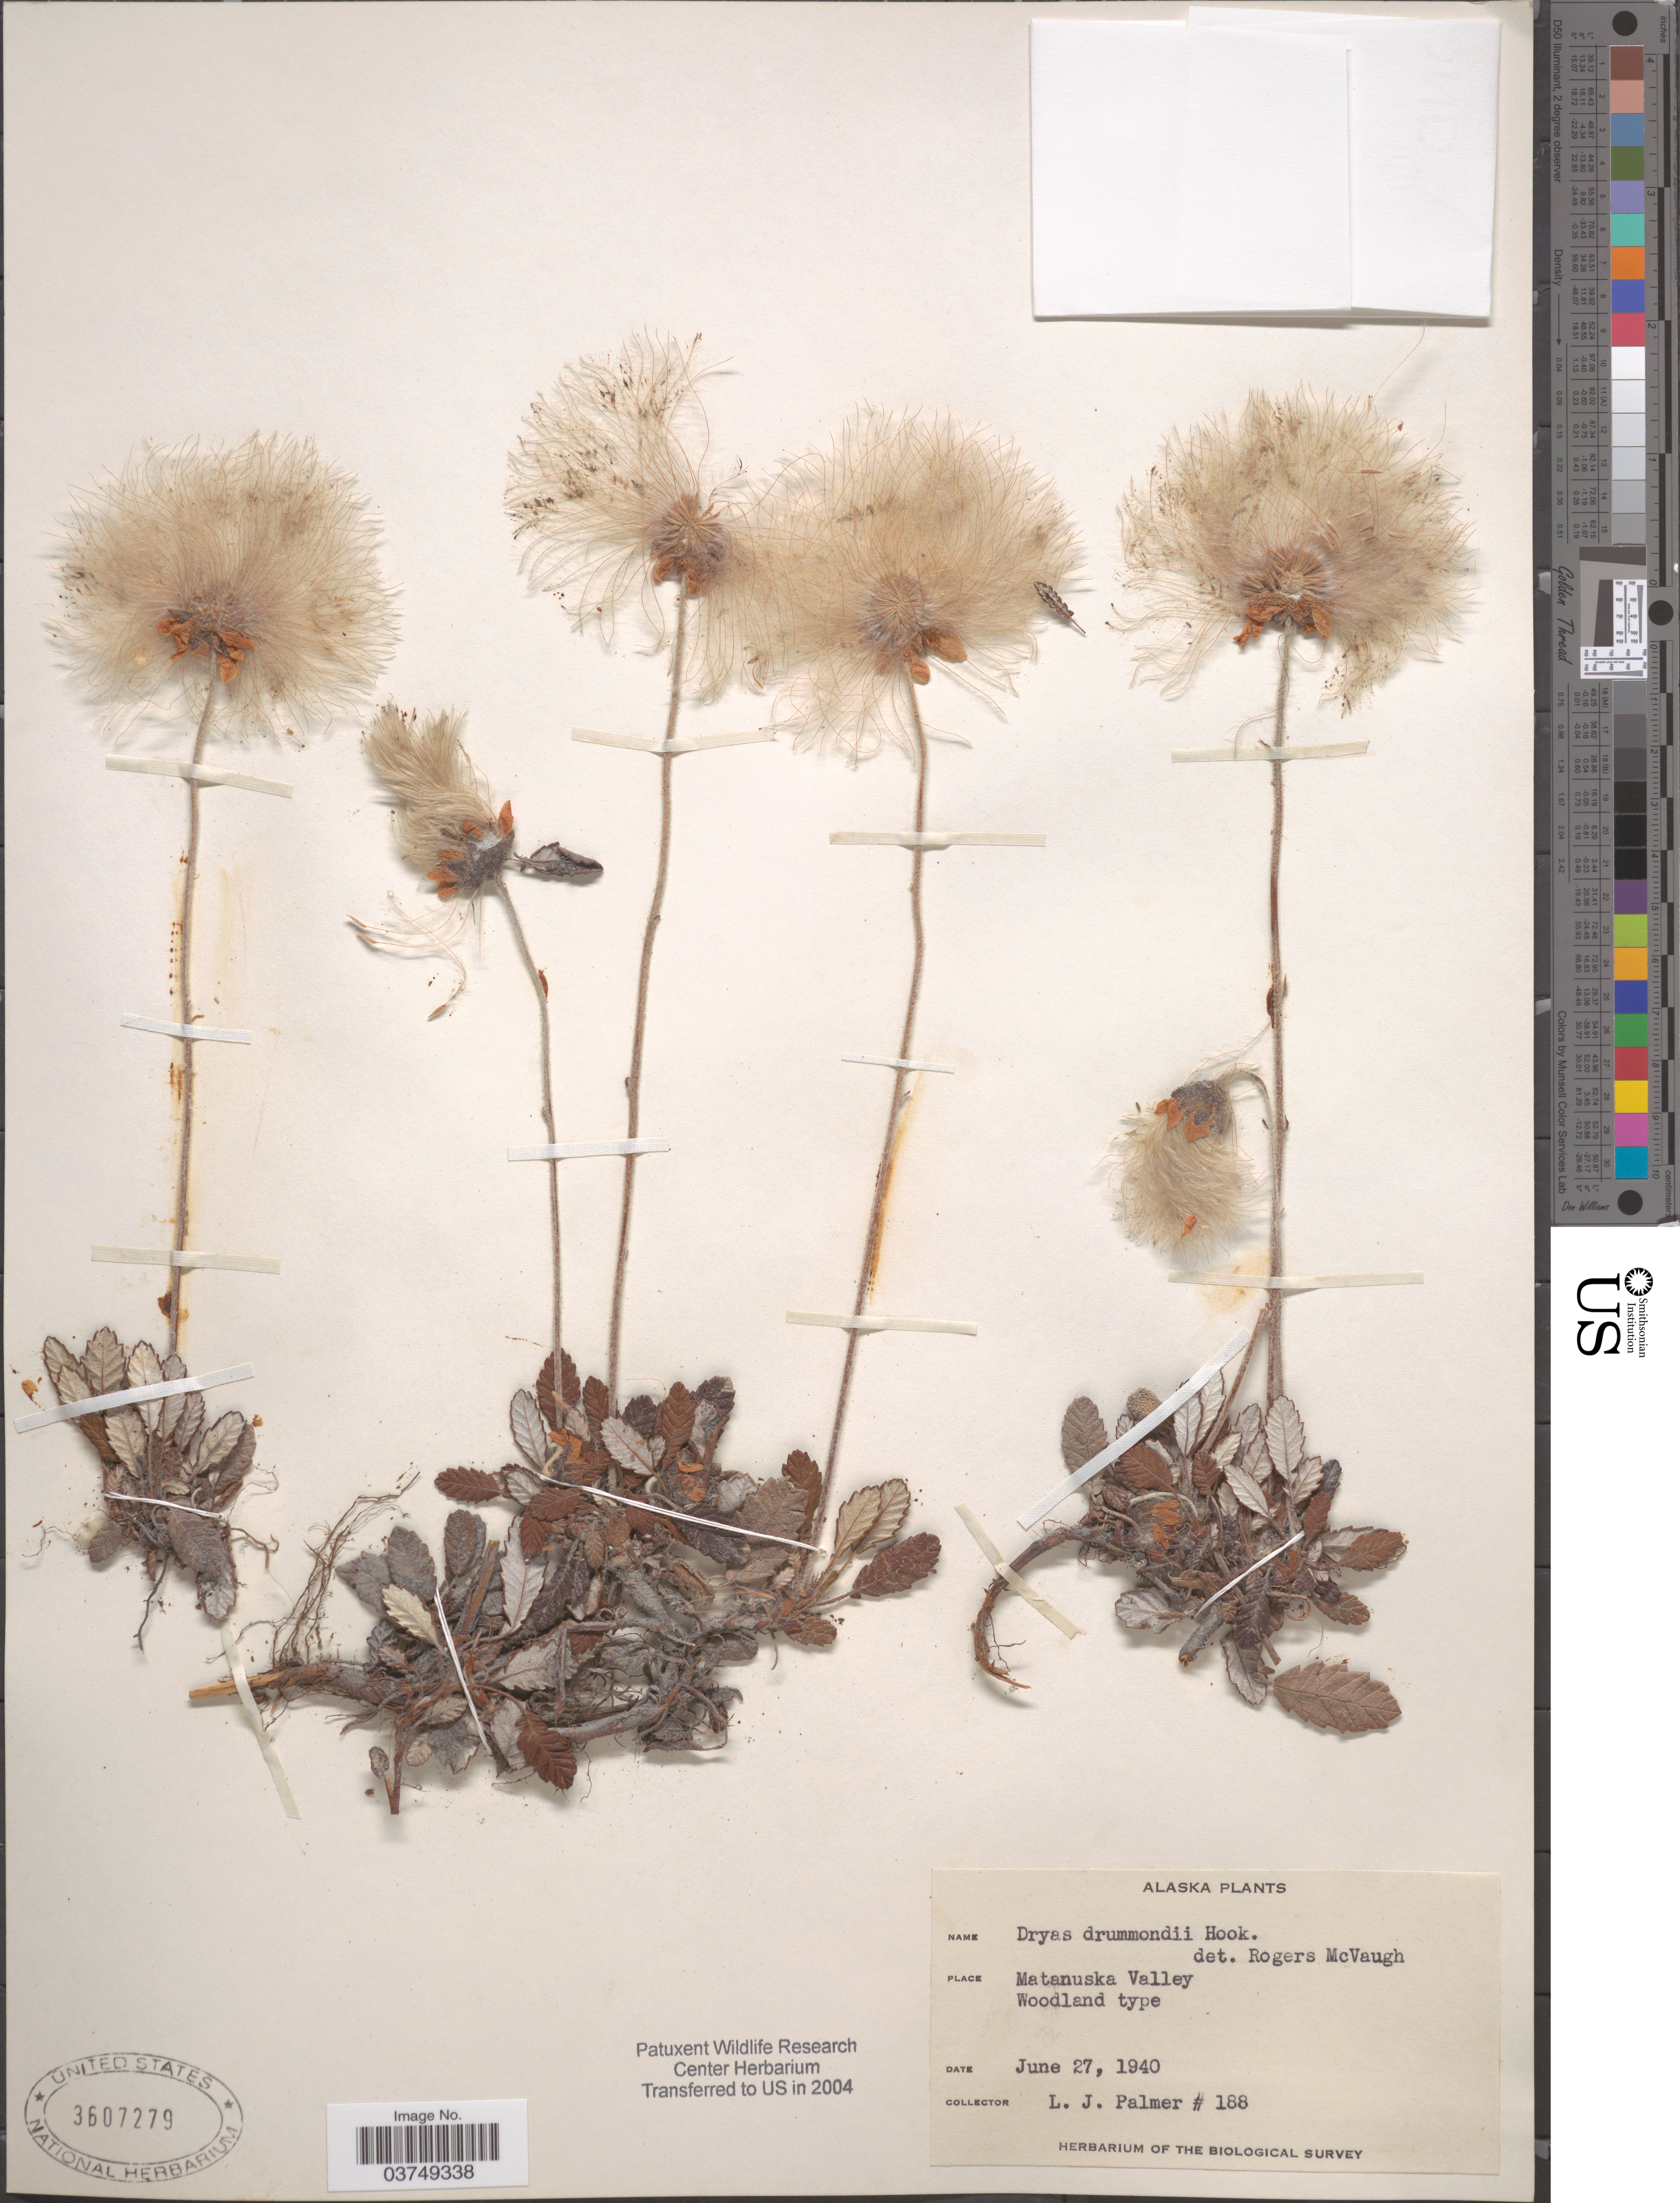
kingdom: Plantae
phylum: Tracheophyta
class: Magnoliopsida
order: Rosales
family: Rosaceae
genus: Dryas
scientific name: Dryas drummondii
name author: Hook. & Richardson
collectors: L. J. Palmer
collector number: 188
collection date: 1940-06-27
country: United States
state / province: Alaska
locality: Matanuska Valley.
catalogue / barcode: US 3607279